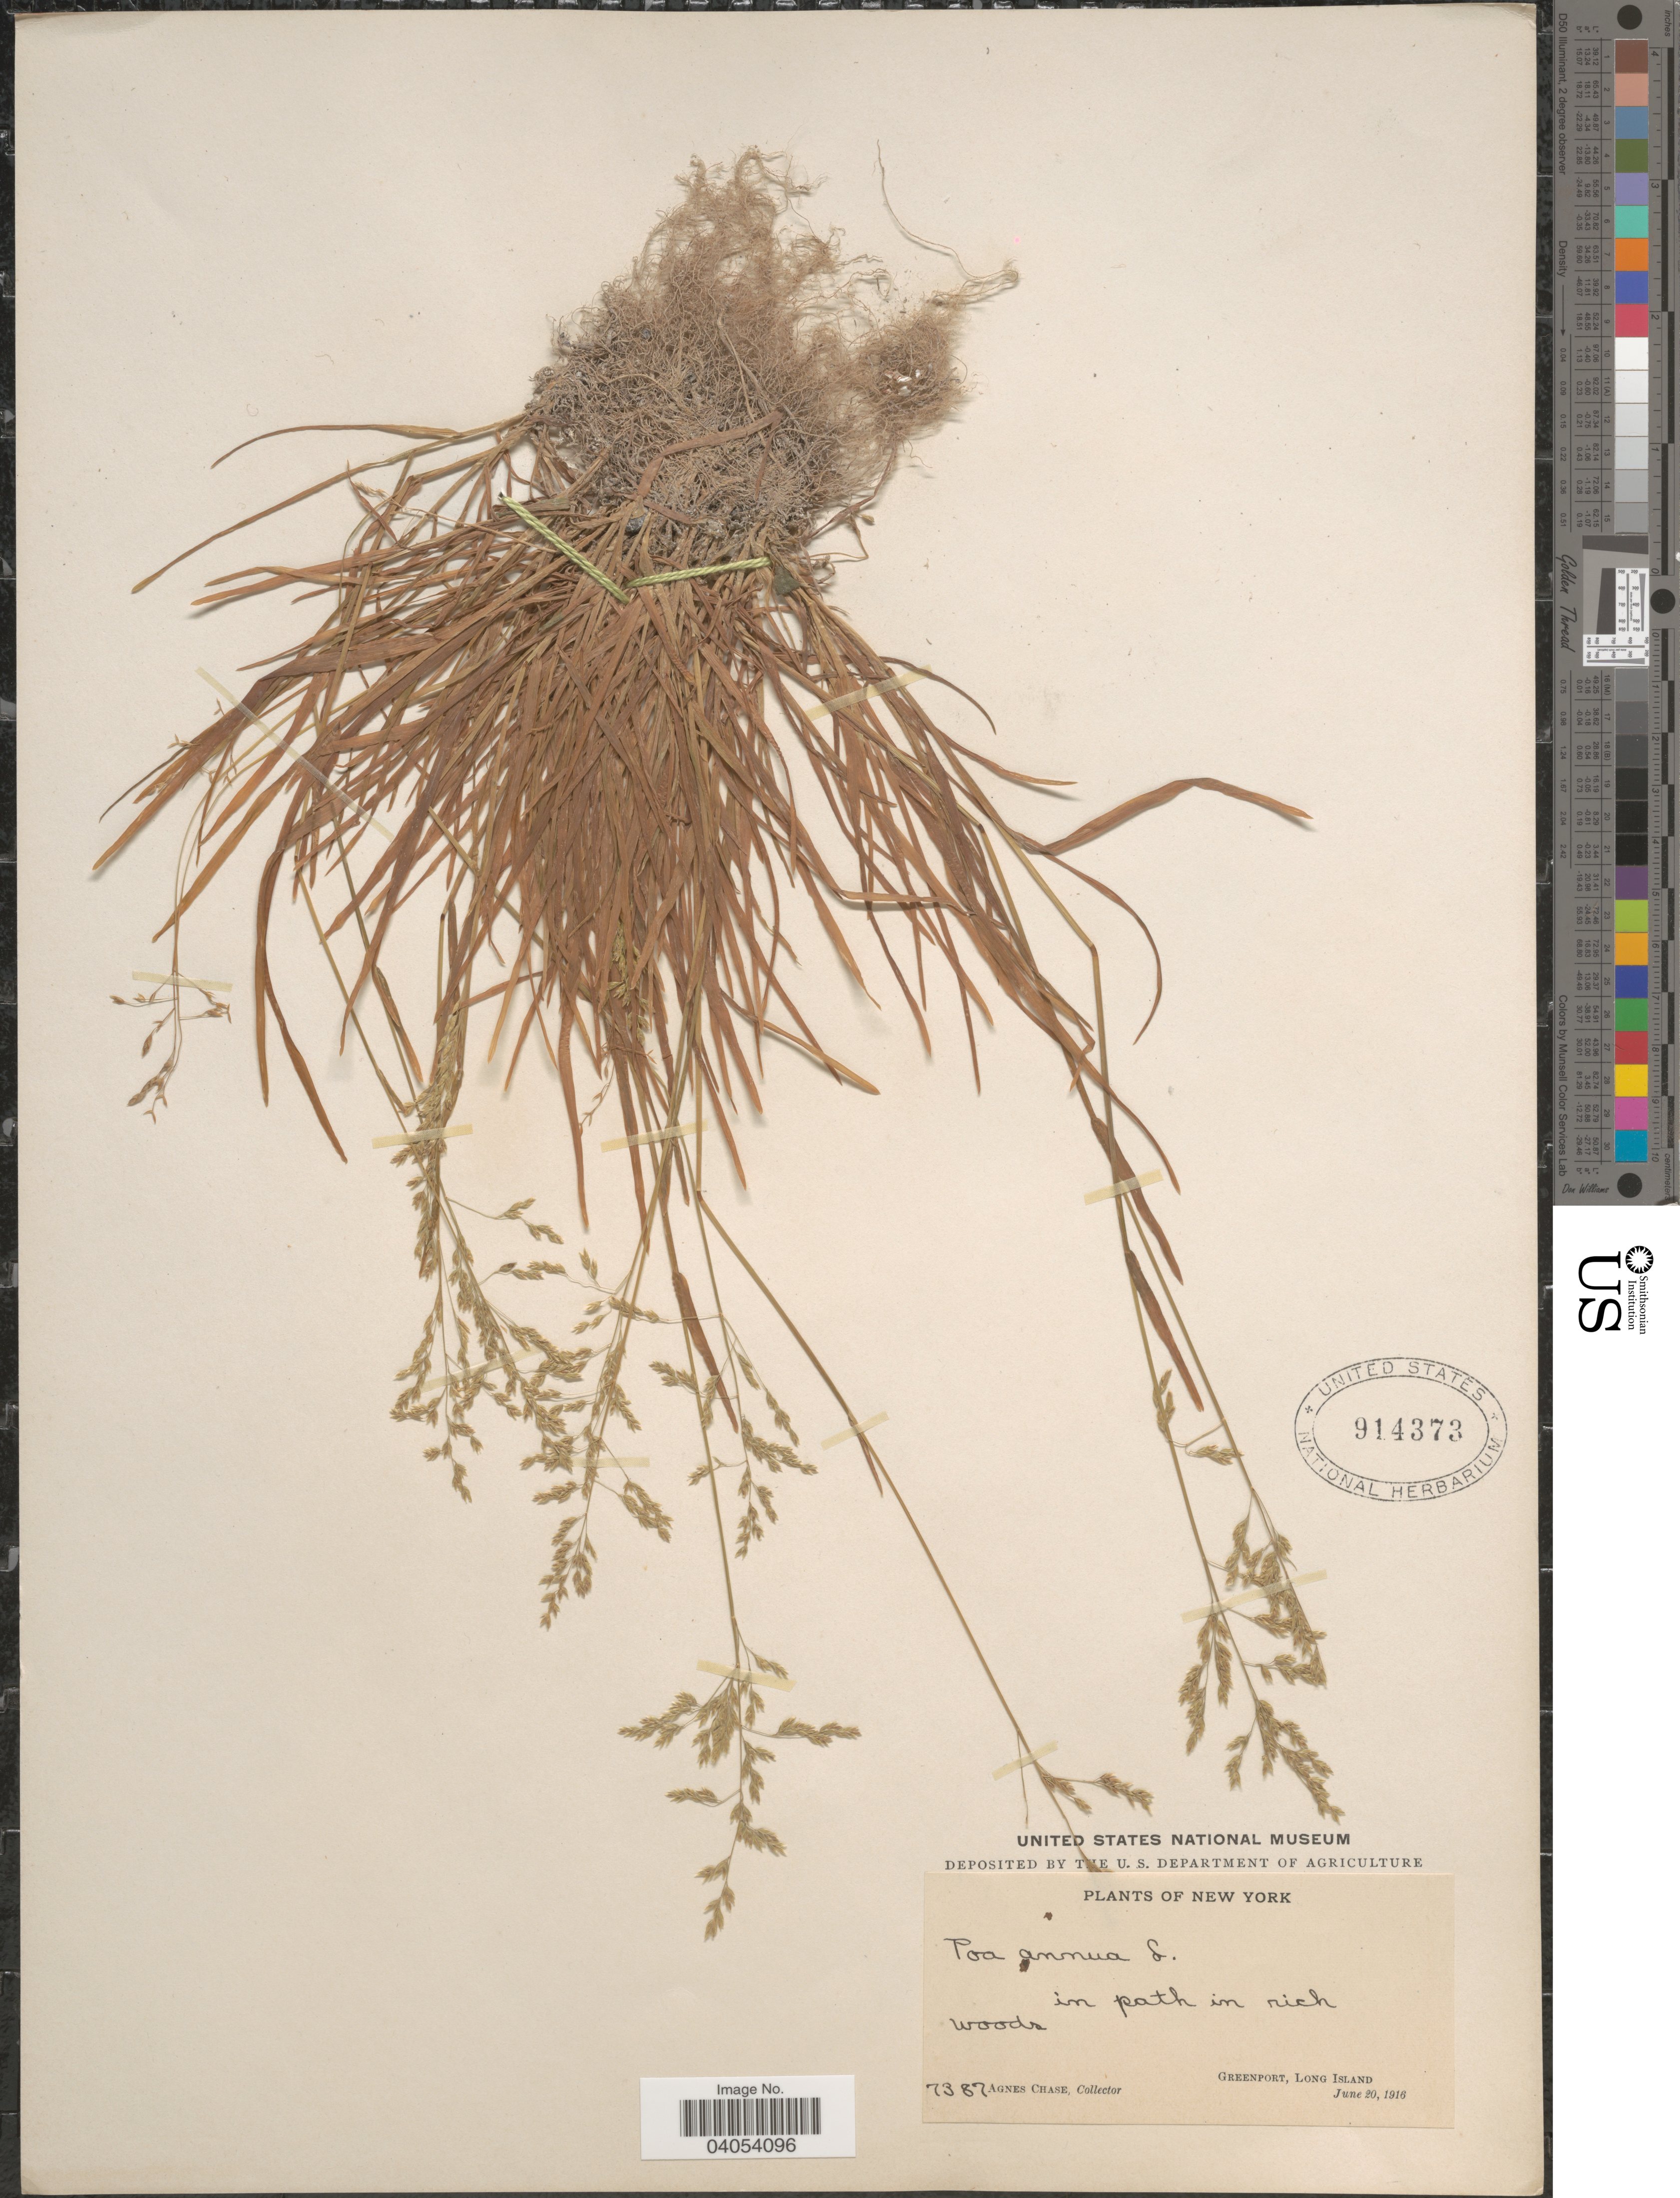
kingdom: Plantae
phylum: Tracheophyta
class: Liliopsida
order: Poales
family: Poaceae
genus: Poa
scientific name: Poa annua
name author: L.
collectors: A. Chase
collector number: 7387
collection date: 1916-06-20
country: United States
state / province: New York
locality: Greenport, Long Island.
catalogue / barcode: US 914373